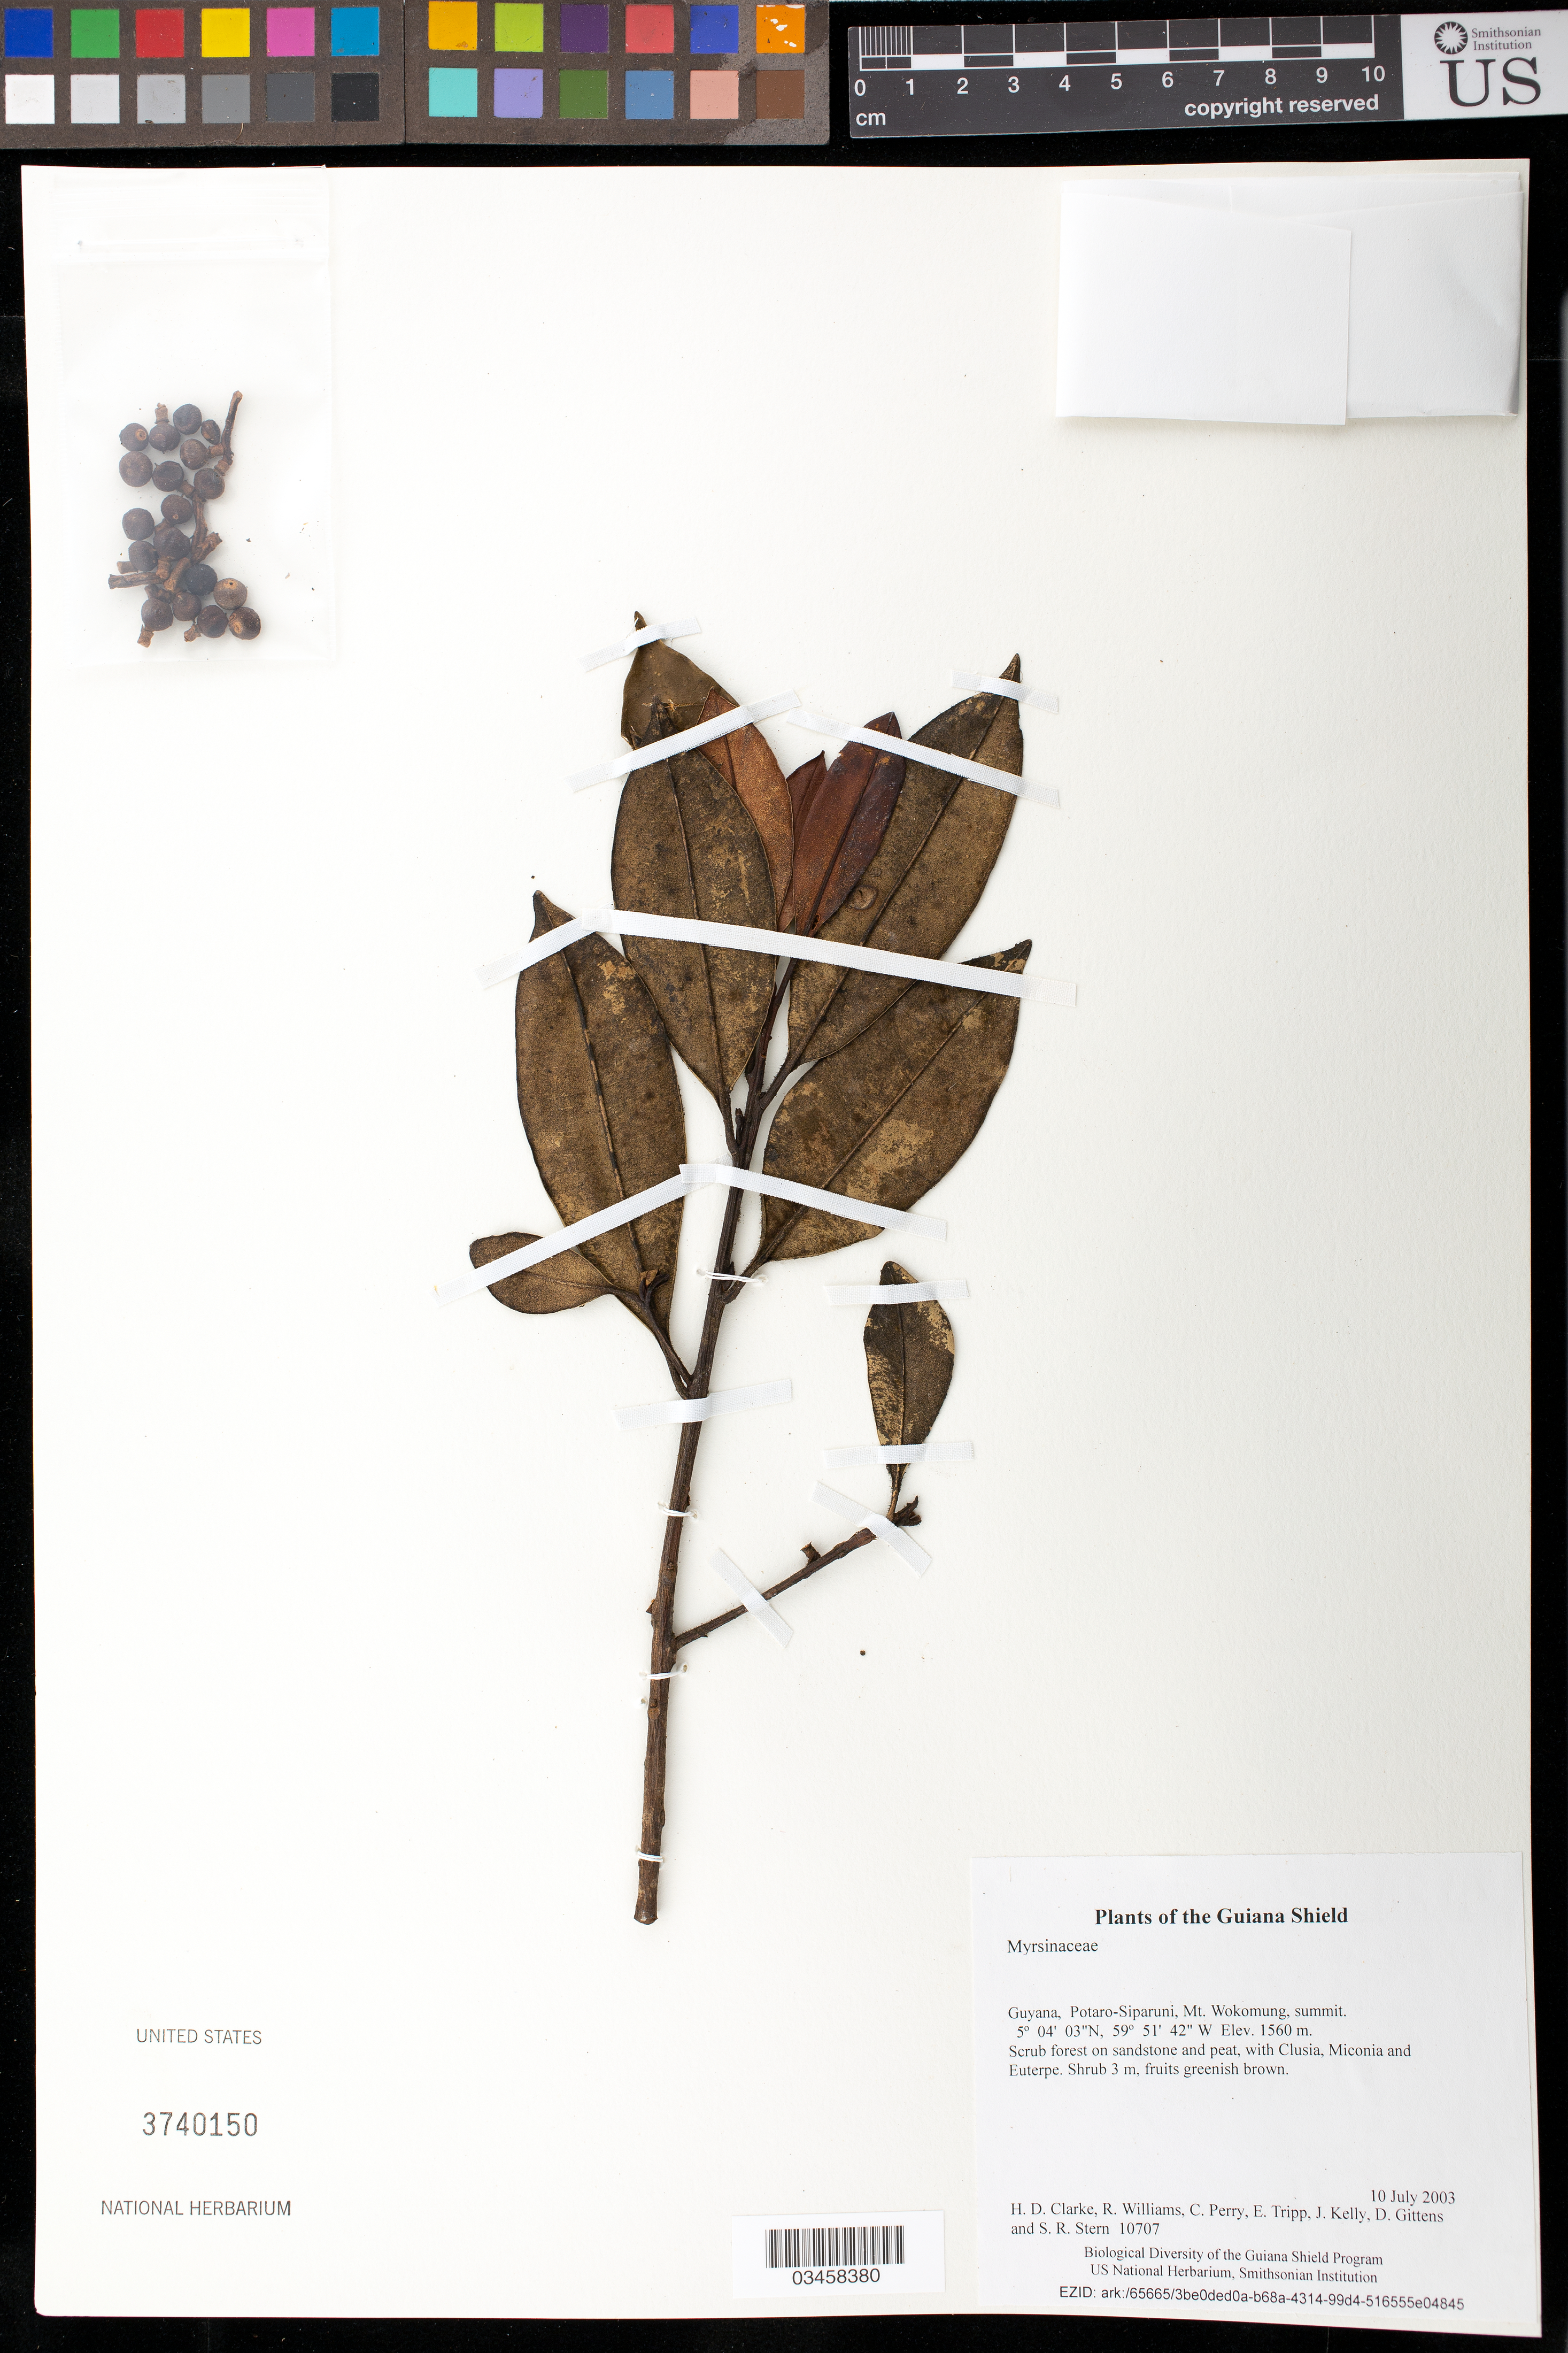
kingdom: Plantae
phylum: Tracheophyta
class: Magnoliopsida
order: Ericales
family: Primulaceae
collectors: H. D. Clarke, R. Williams, C. Perry, E. Tripp, J. Kelly, D. Gittens & S. R. Stern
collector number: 10707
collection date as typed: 10 July 2003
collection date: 2003-07-10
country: Guyana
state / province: Potaro-Siparuni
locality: Mt. Wokomung, summit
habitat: Scrub forest on sandstone and peat, with Clusia, Miconia and Euterpe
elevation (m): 1560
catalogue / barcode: US 3740150